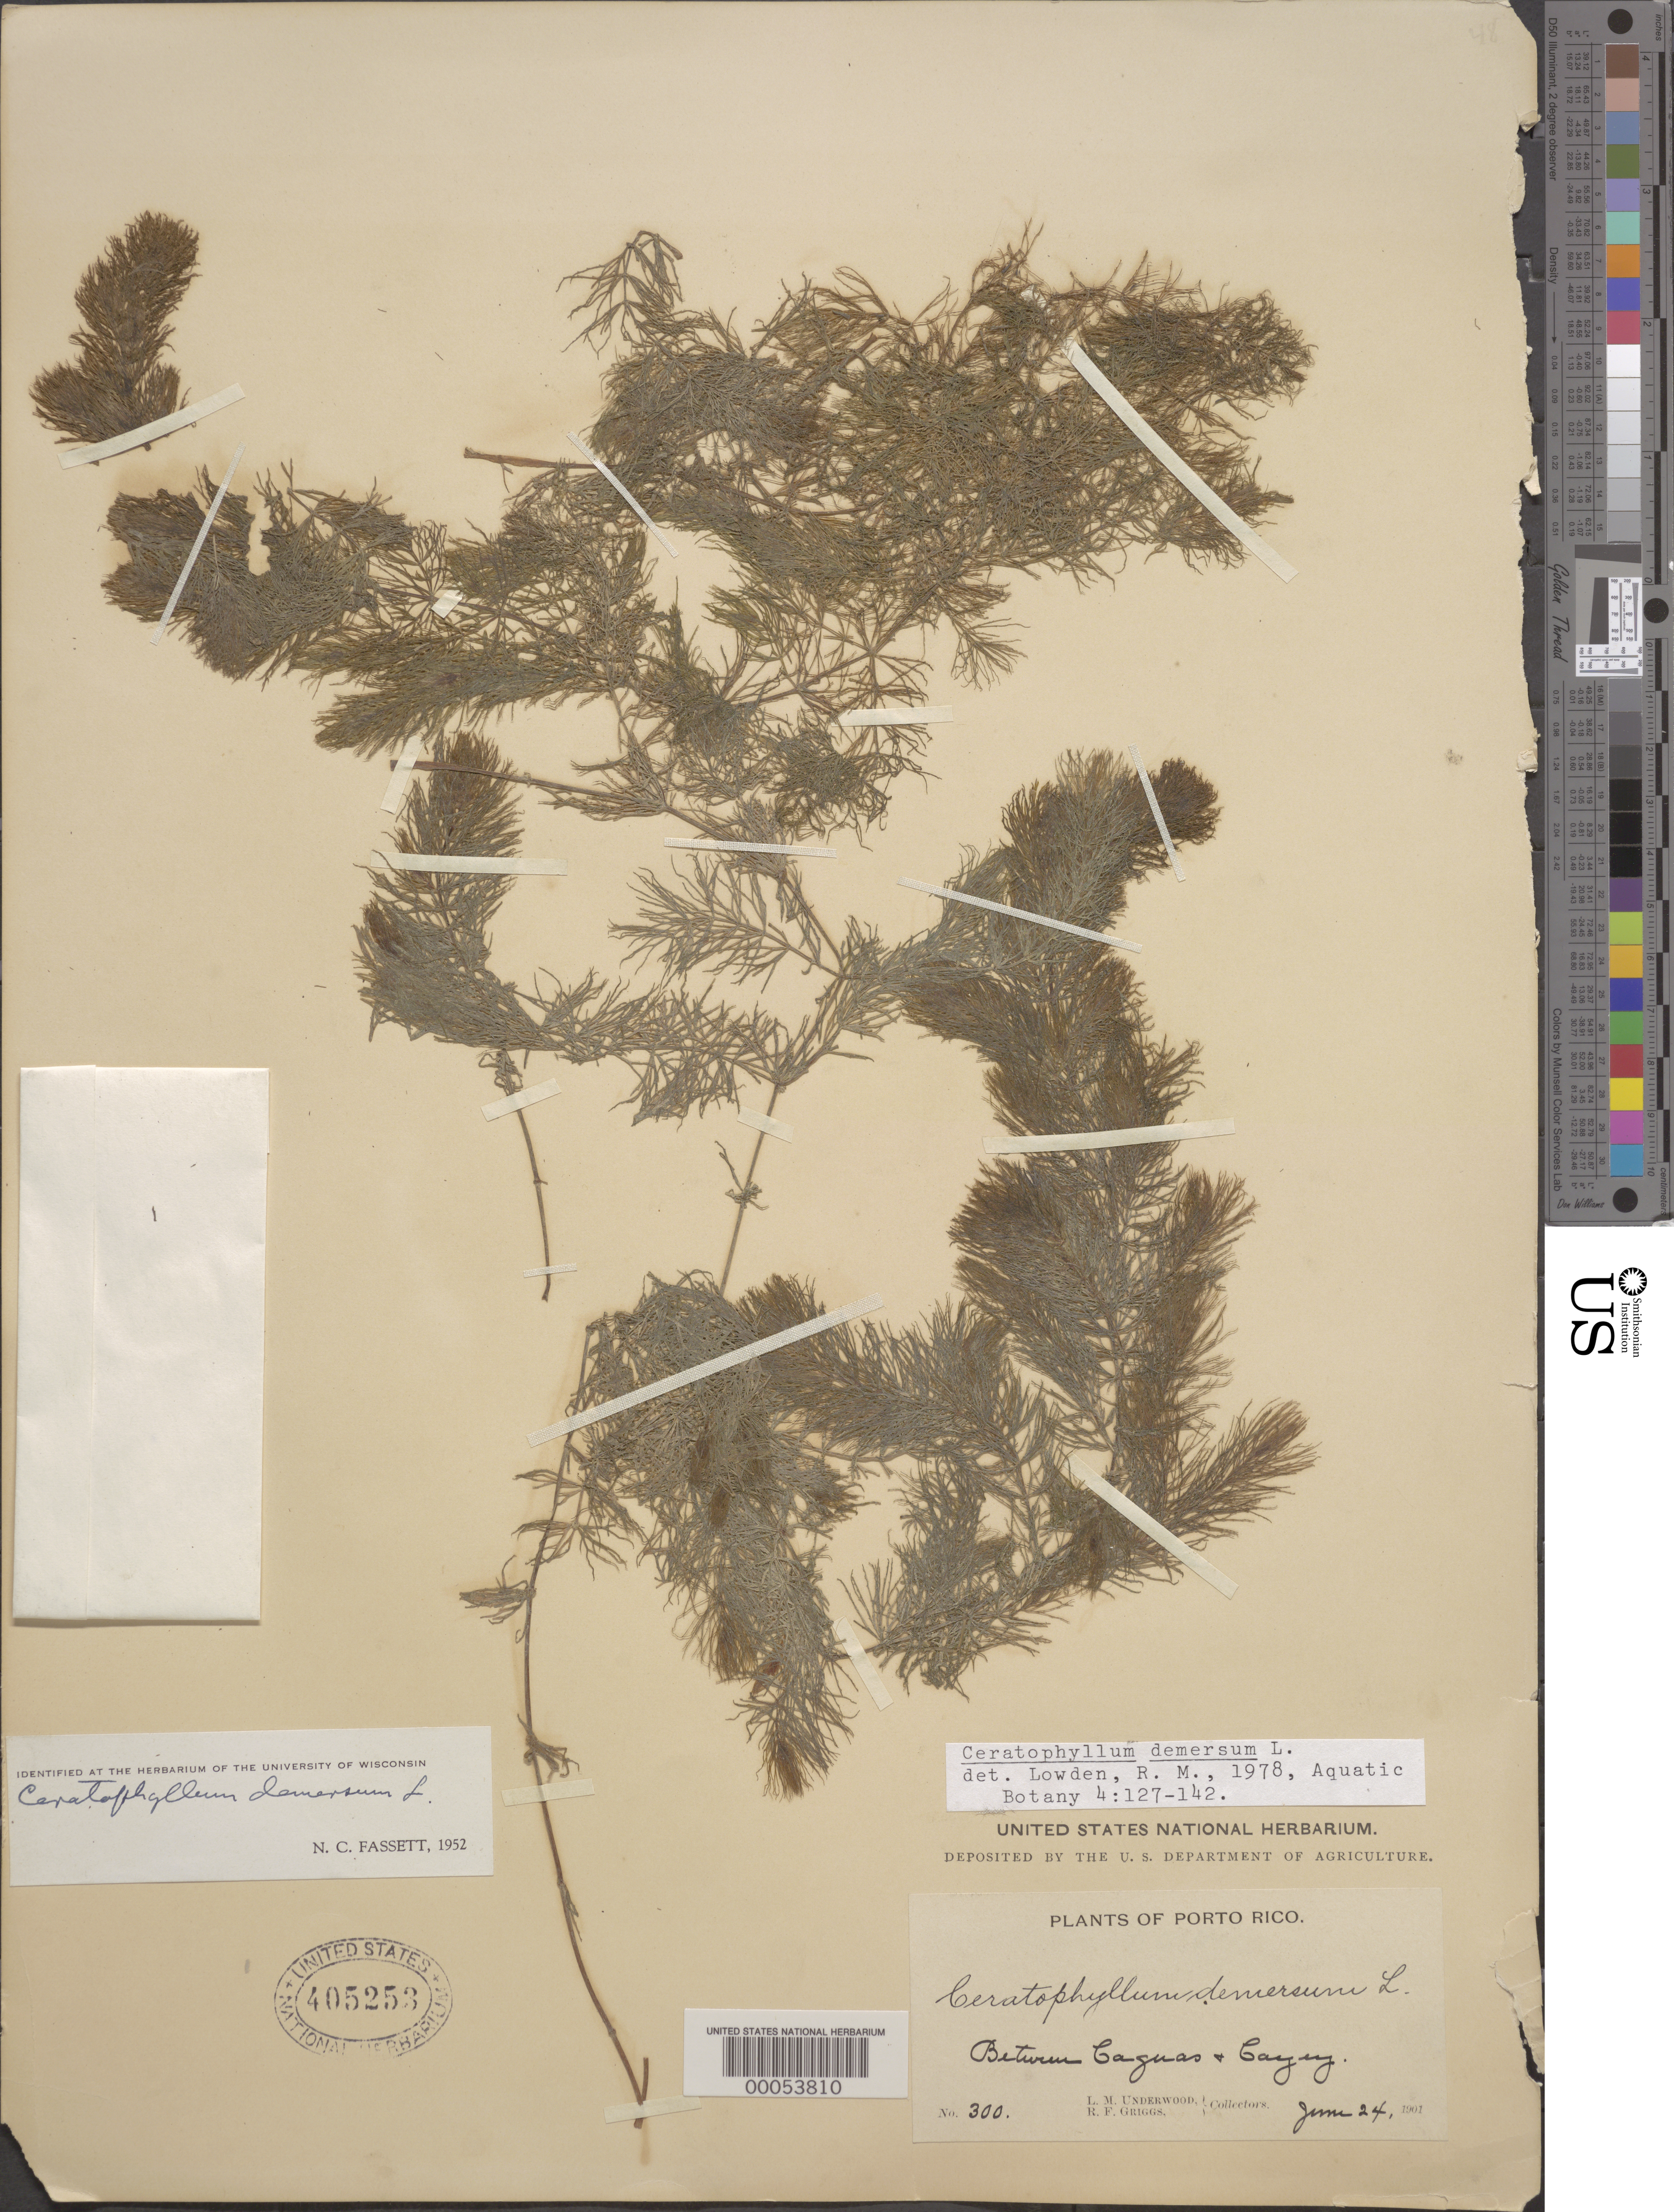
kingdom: Plantae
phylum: Tracheophyta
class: Magnoliopsida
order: Ceratophyllales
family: Ceratophyllaceae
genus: Ceratophyllum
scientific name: Ceratophyllum demersum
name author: L.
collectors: L. M. Underwood & R. F. Griggs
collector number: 300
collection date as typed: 24 Jun 1901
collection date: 1901-06-24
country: Puerto Rico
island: Greater Antilles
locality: Between caguas and cayey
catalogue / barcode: US 405253